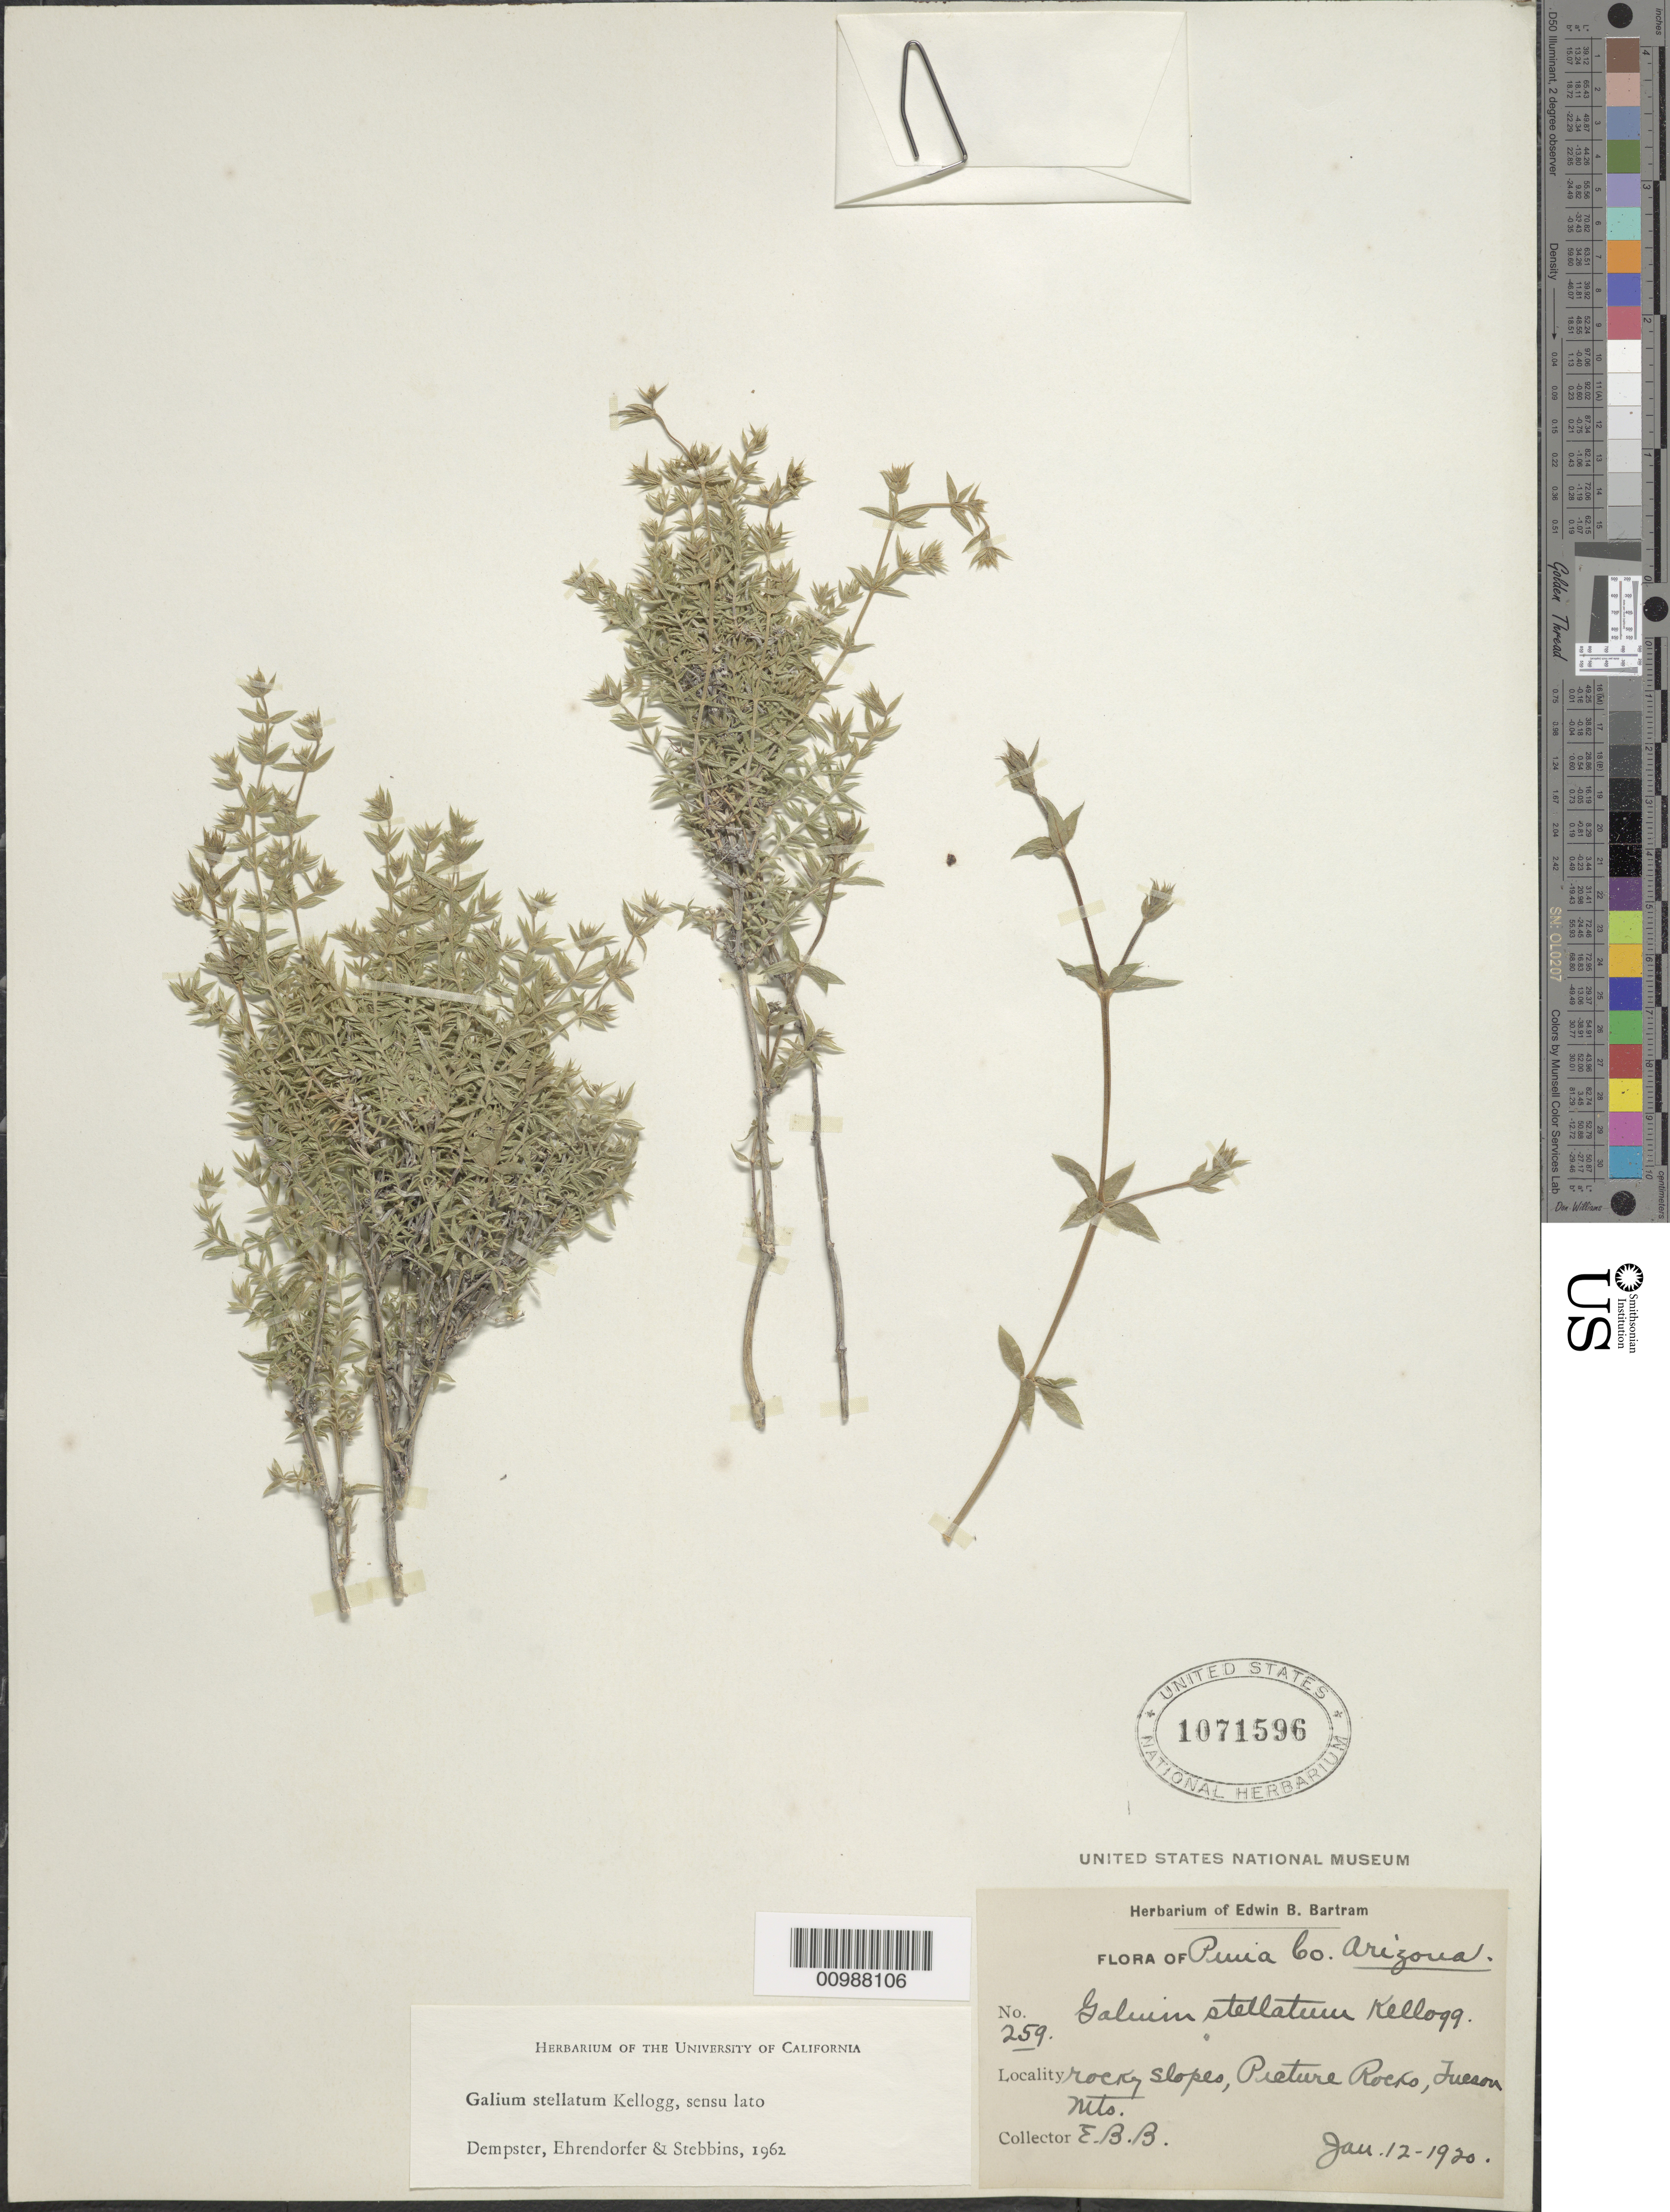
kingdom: Plantae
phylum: Tracheophyta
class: Magnoliopsida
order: Gentianales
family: Rubiaceae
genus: Galium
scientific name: Galium stellatum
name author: Kellogg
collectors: E. B. Bartram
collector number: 259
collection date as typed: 12 Jan 1920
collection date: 1920-01-12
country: United States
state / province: Arizona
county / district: Pima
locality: Rocky slopes, Picture Rocks, Tucson Mountains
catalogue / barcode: US 1071596